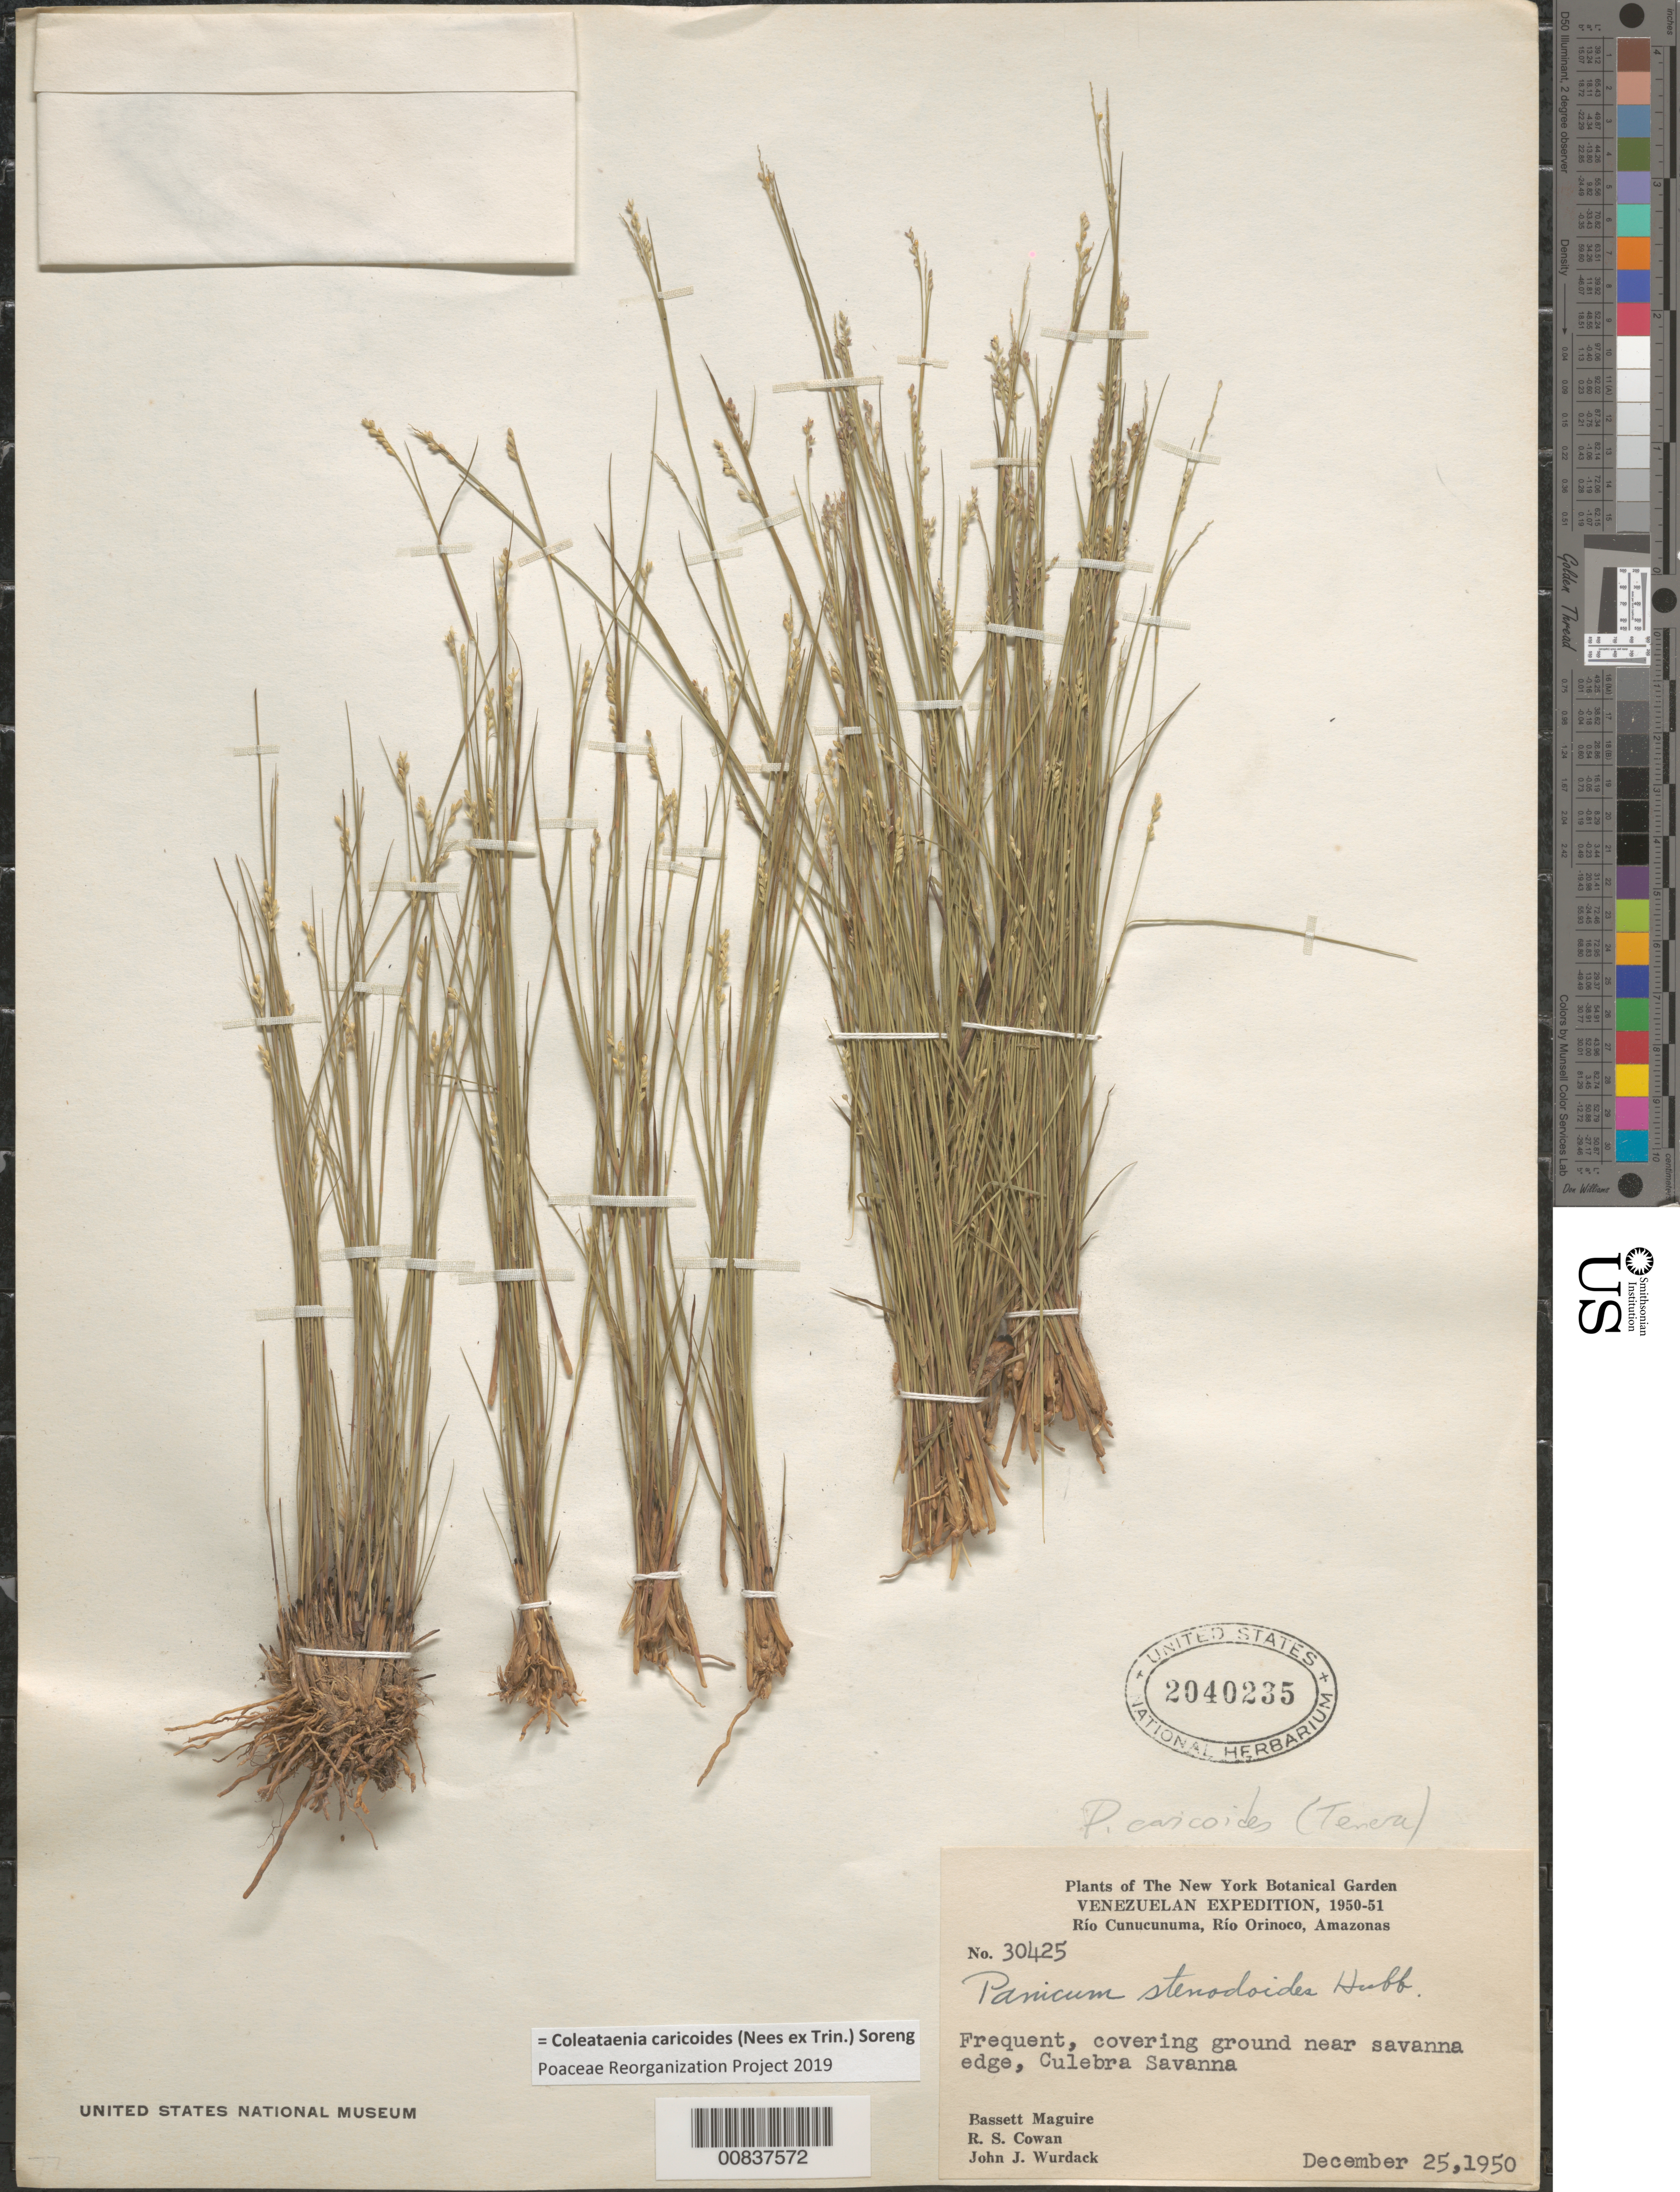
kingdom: Plantae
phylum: Tracheophyta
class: Liliopsida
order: Poales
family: Poaceae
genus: Panicum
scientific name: Panicum caricoides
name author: Nees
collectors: B. Maguire, R. S. Cowan & J. J. Wurdack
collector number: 30425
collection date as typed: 25-Dec-50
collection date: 1950-12-25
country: Venezuela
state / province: Amazonas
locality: Cerro Duida, NW base; Culebra Savanna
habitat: Near savanna edge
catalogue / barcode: US 2040235